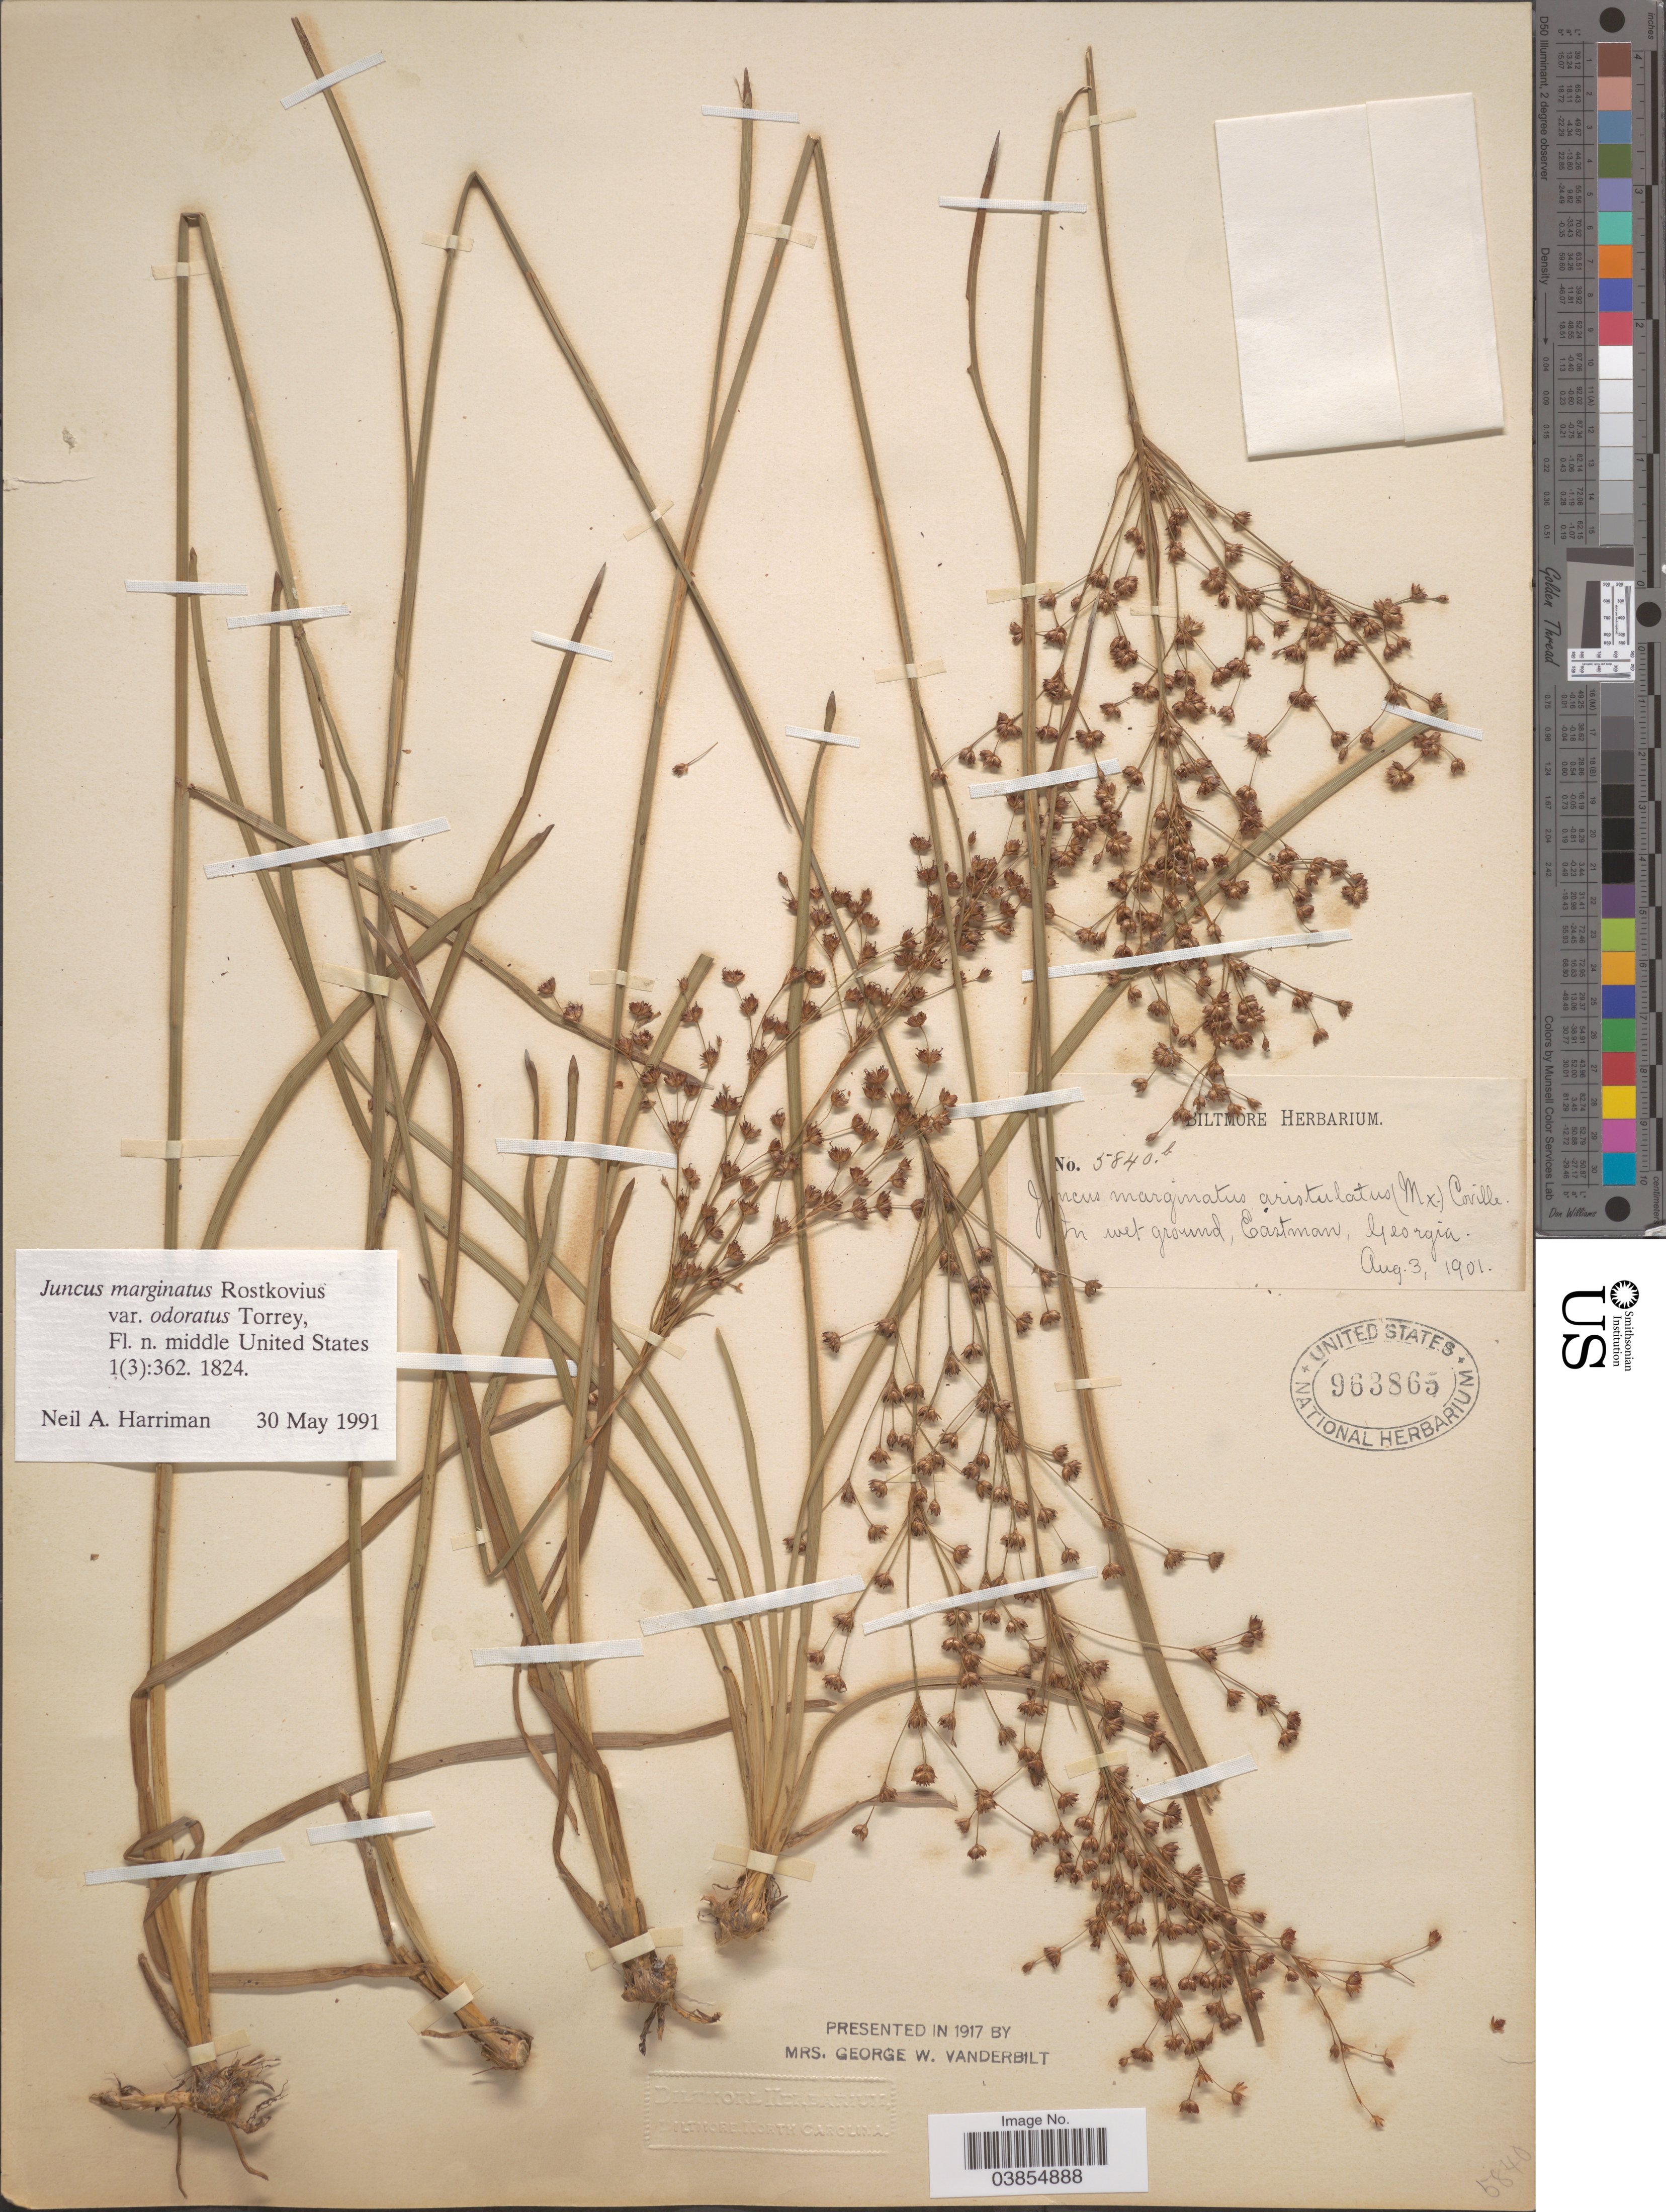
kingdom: Plantae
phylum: Tracheophyta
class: Liliopsida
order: Poales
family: Juncaceae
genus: Juncus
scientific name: Juncus marginatus var. odoratus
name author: Torr.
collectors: ex herb. Biltmore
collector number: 5840b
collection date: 1901-08-03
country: United States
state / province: Georgia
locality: In wet ground, Eastman.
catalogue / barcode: US 963865